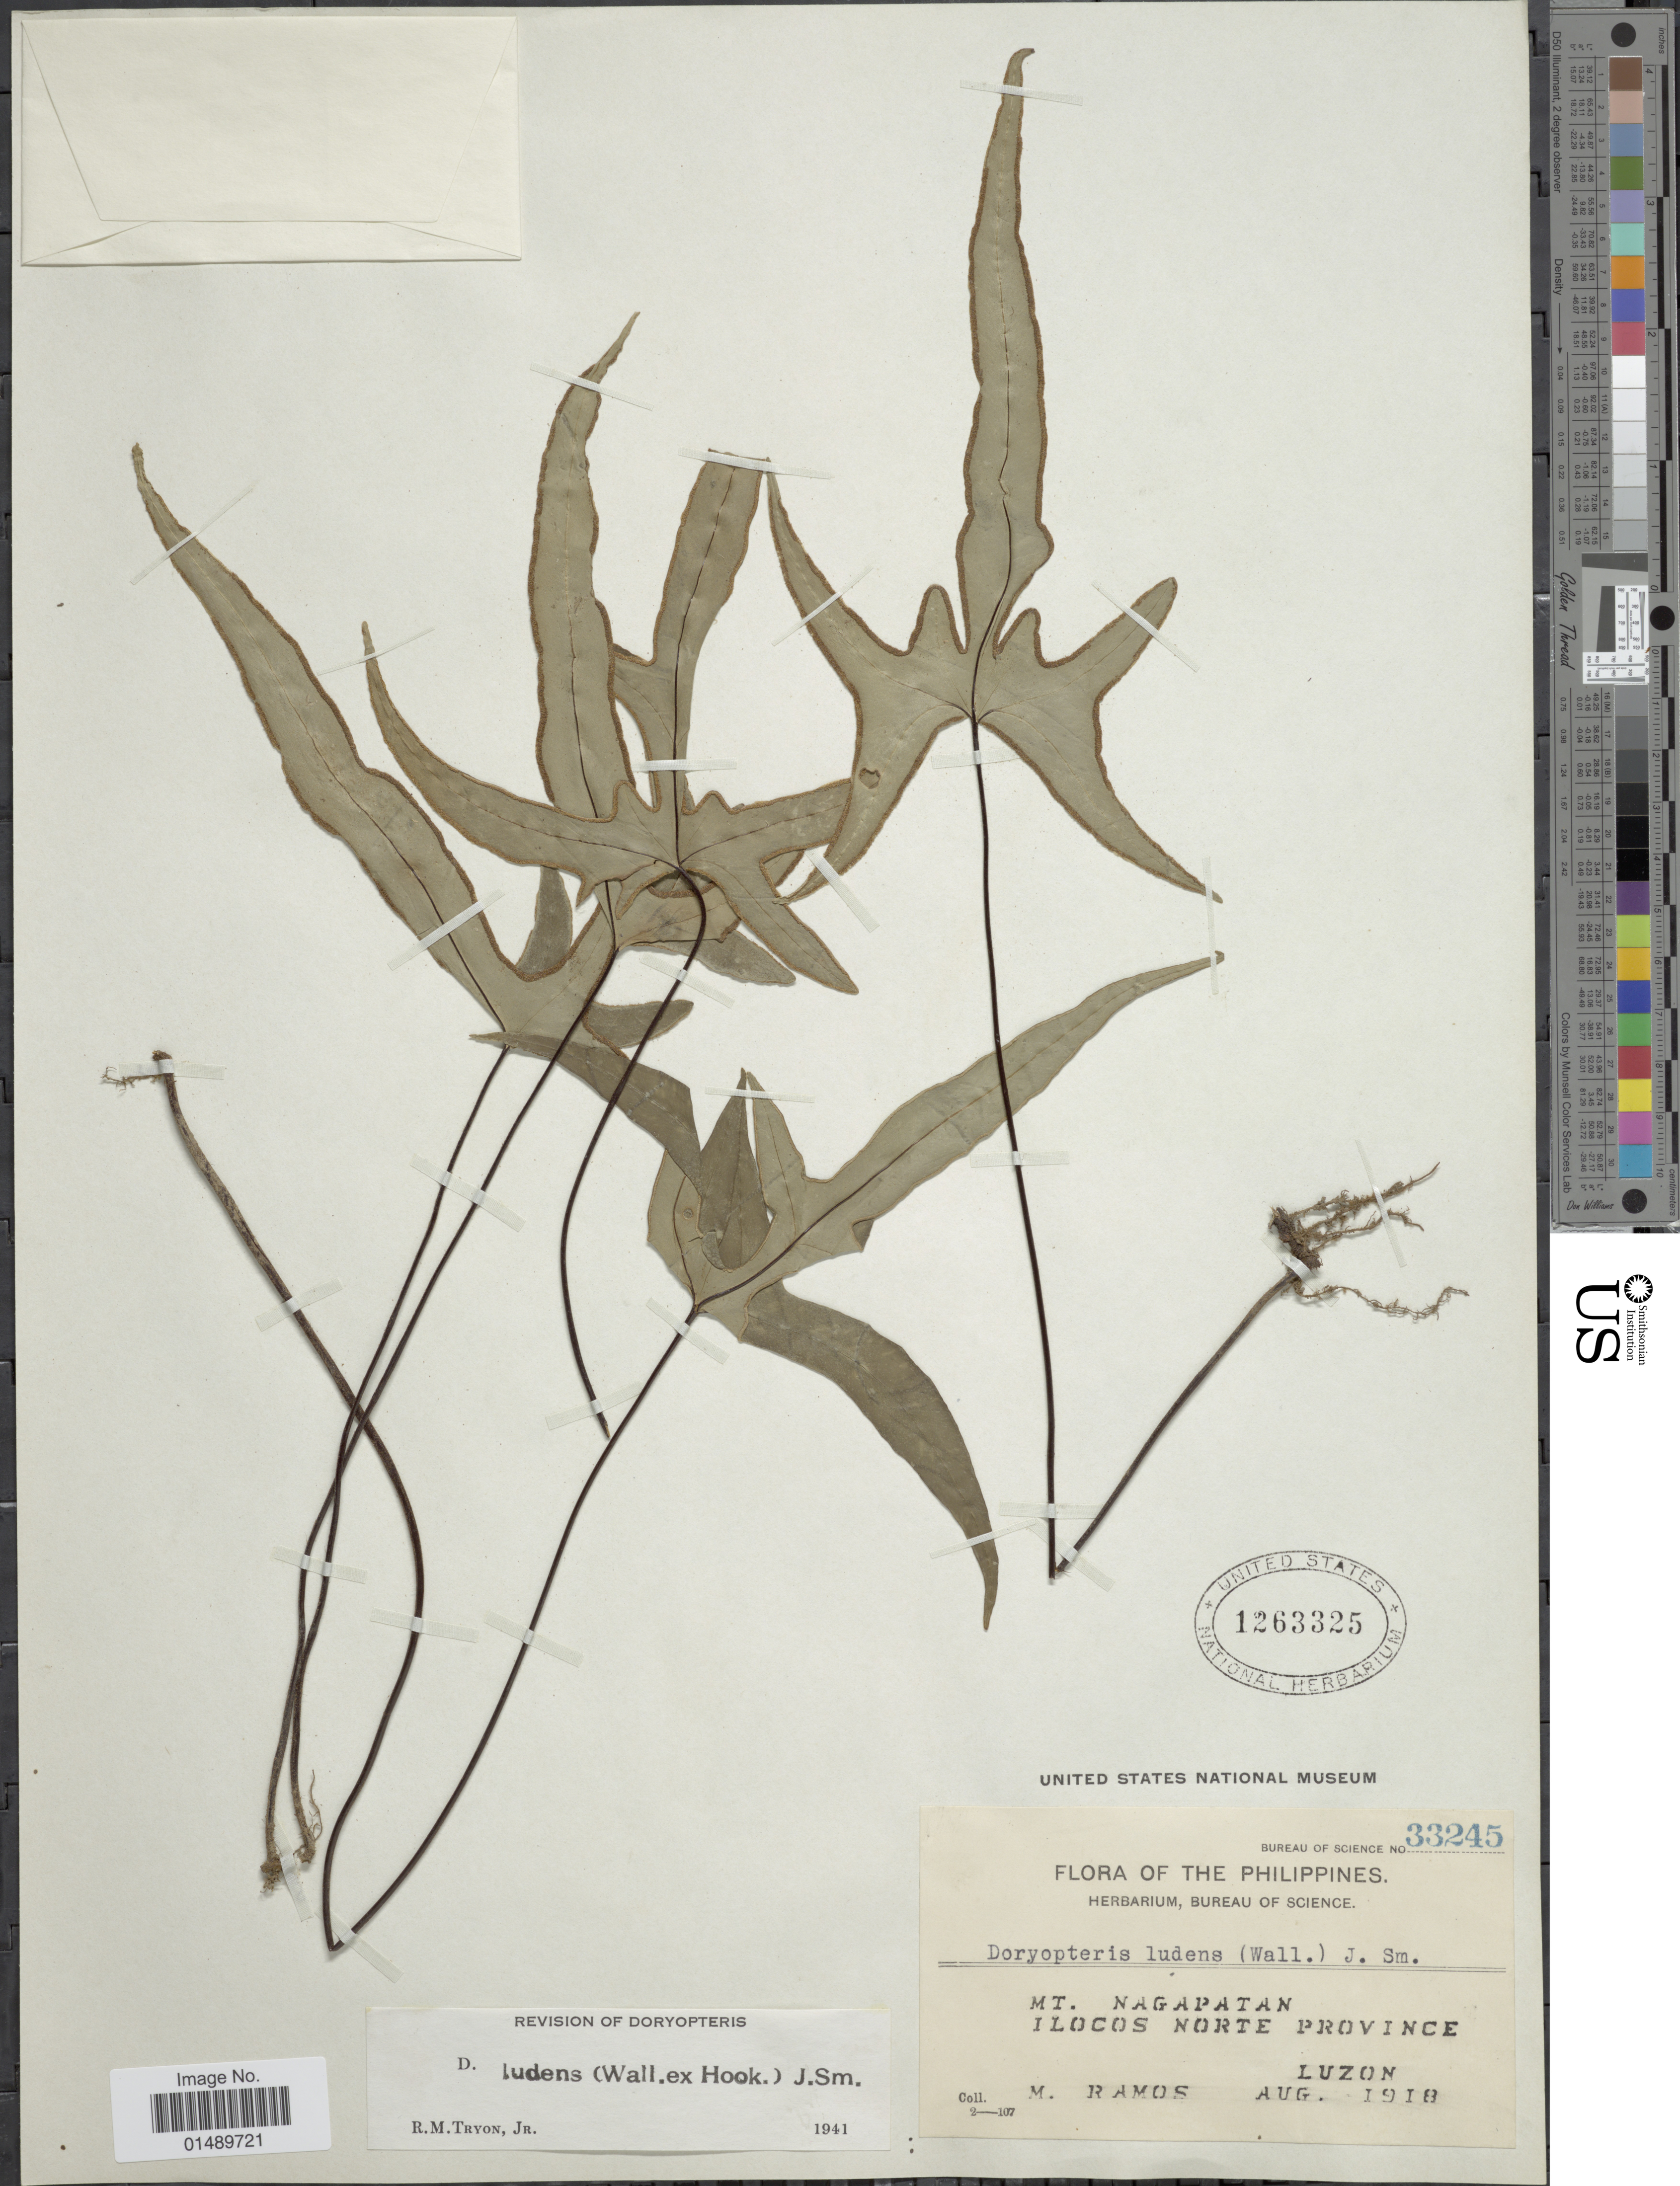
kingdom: Plantae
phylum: Tracheophyta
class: Polypodiopsida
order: Polypodiales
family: Pteridaceae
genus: Calciphilopteris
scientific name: Calciphilopteris ludens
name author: (Wall. ex Hook.) Yesilyurt & H. Schneid.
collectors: M. Ramos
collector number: Bureau of Science 33245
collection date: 1918-08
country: Philippines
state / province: Ilocos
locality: Philippines, Mt. Nagapatan, Ilocos Norte Province, Luzon.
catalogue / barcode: US 1263325